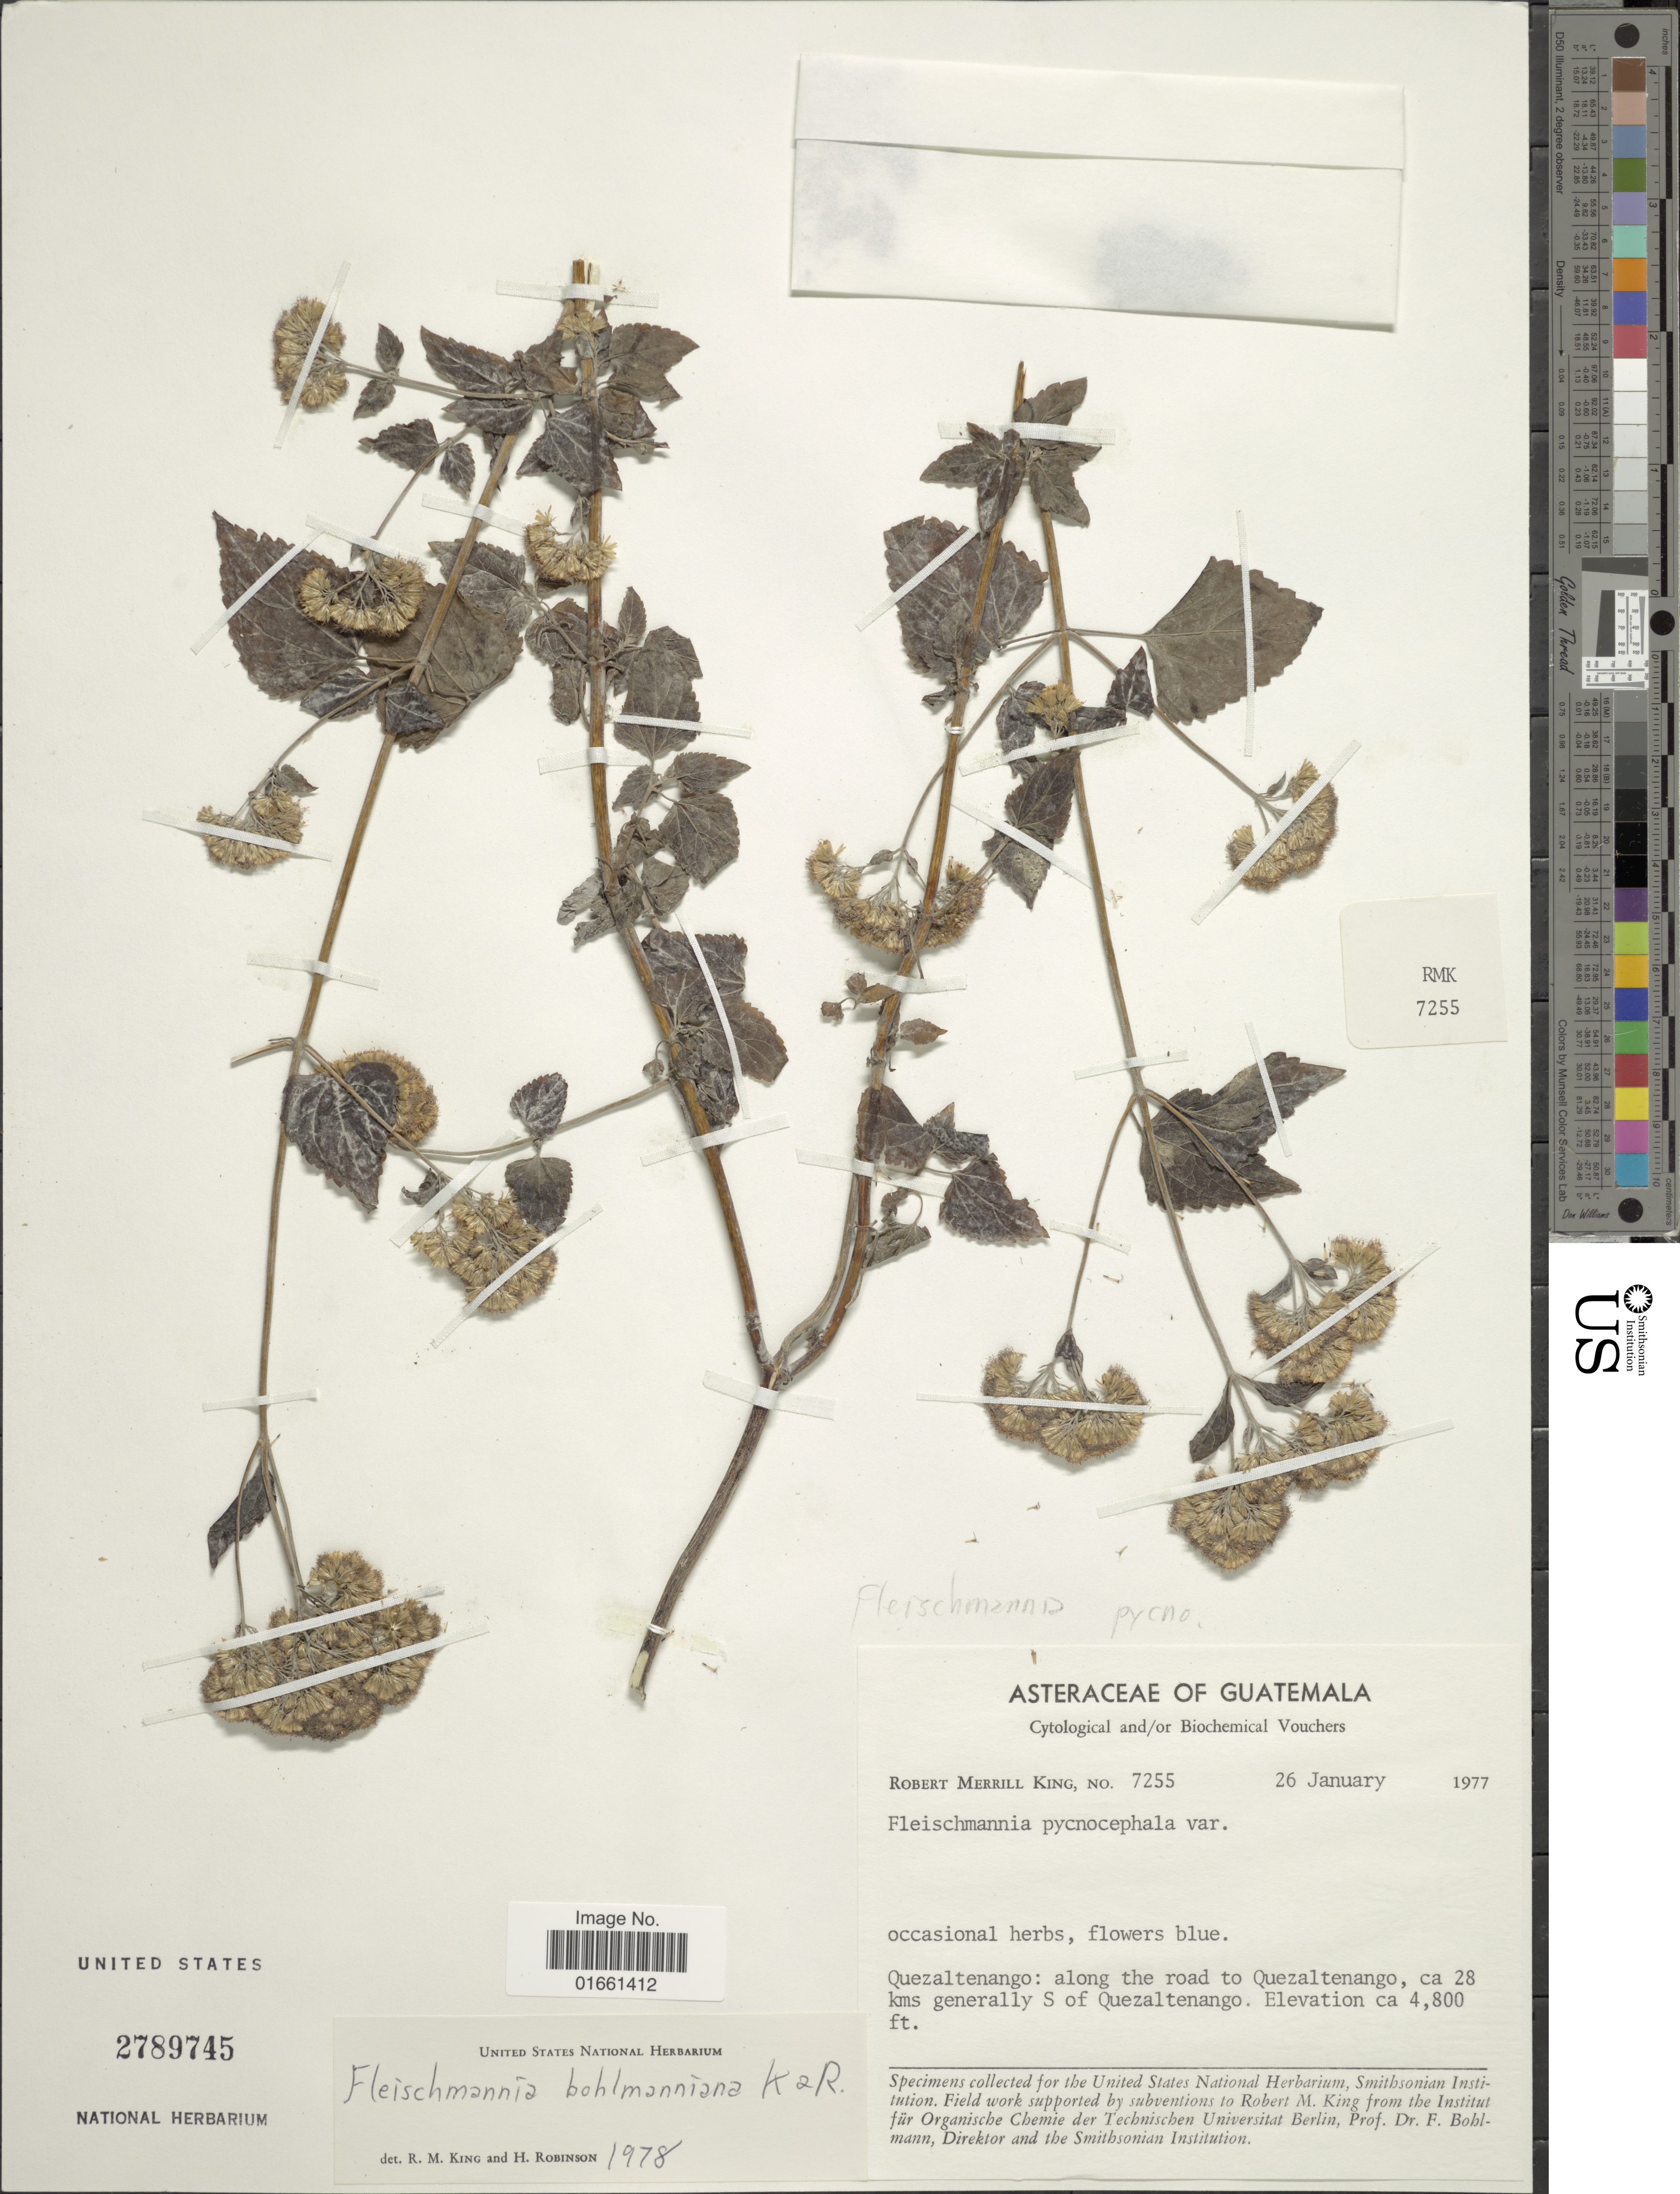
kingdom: Plantae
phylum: Tracheophyta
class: Magnoliopsida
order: Asterales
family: Asteraceae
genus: Fleischmannia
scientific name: Fleischmannia bohlmanniana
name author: R.M. King & H. Rob.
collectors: R. M. King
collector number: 7255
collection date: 1977-01-26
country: Guatemala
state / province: Quetzaltenango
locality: Along the road to Quezaltenango, ca 28 kms generally S of Quezaltenango.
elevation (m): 1463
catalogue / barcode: US 2789745